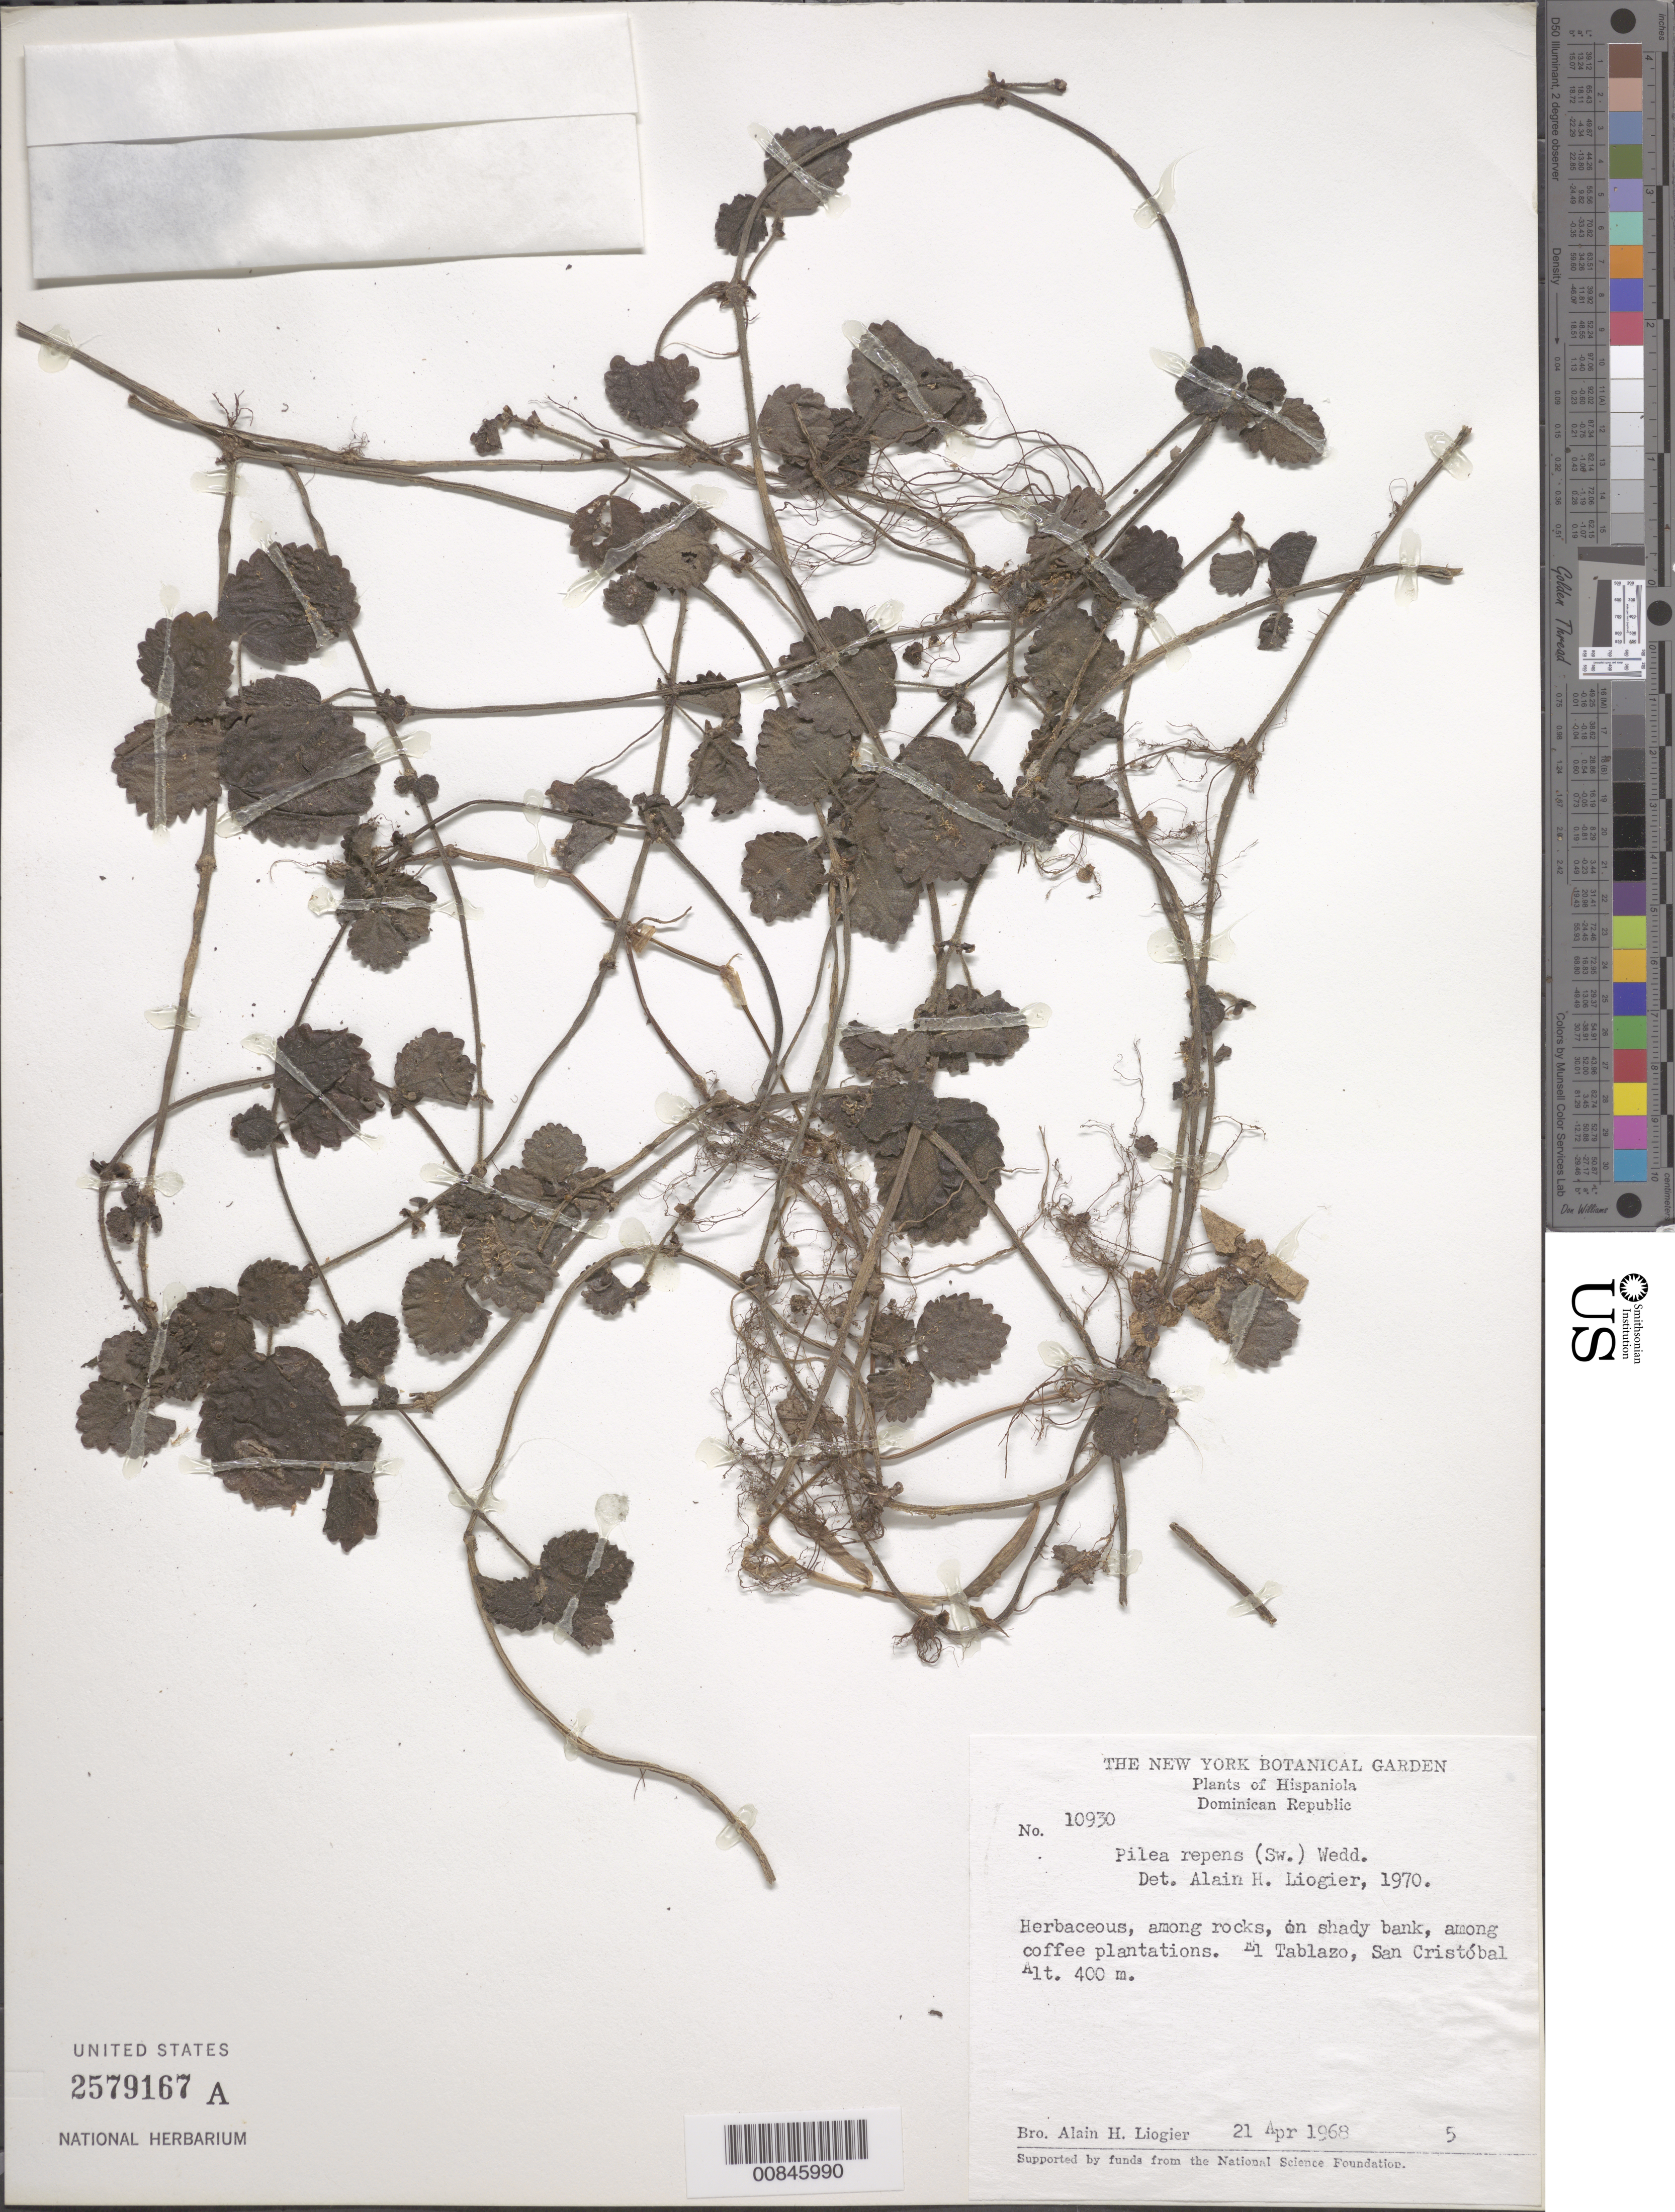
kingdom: Plantae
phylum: Tracheophyta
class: Magnoliopsida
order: Rosales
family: Urticaceae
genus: Pilea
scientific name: Pilea repens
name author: (Sw.) Wedd.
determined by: Liogier, Alain H.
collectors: A. H. Liogier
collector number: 10930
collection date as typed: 21 Apr 1968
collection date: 1968-04-21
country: Dominican Republic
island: Hispaniola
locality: El Tablazo, San Cristóbal.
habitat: Among rocks, on shady bank, among coffee plantations.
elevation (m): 400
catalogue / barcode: US 2579167A